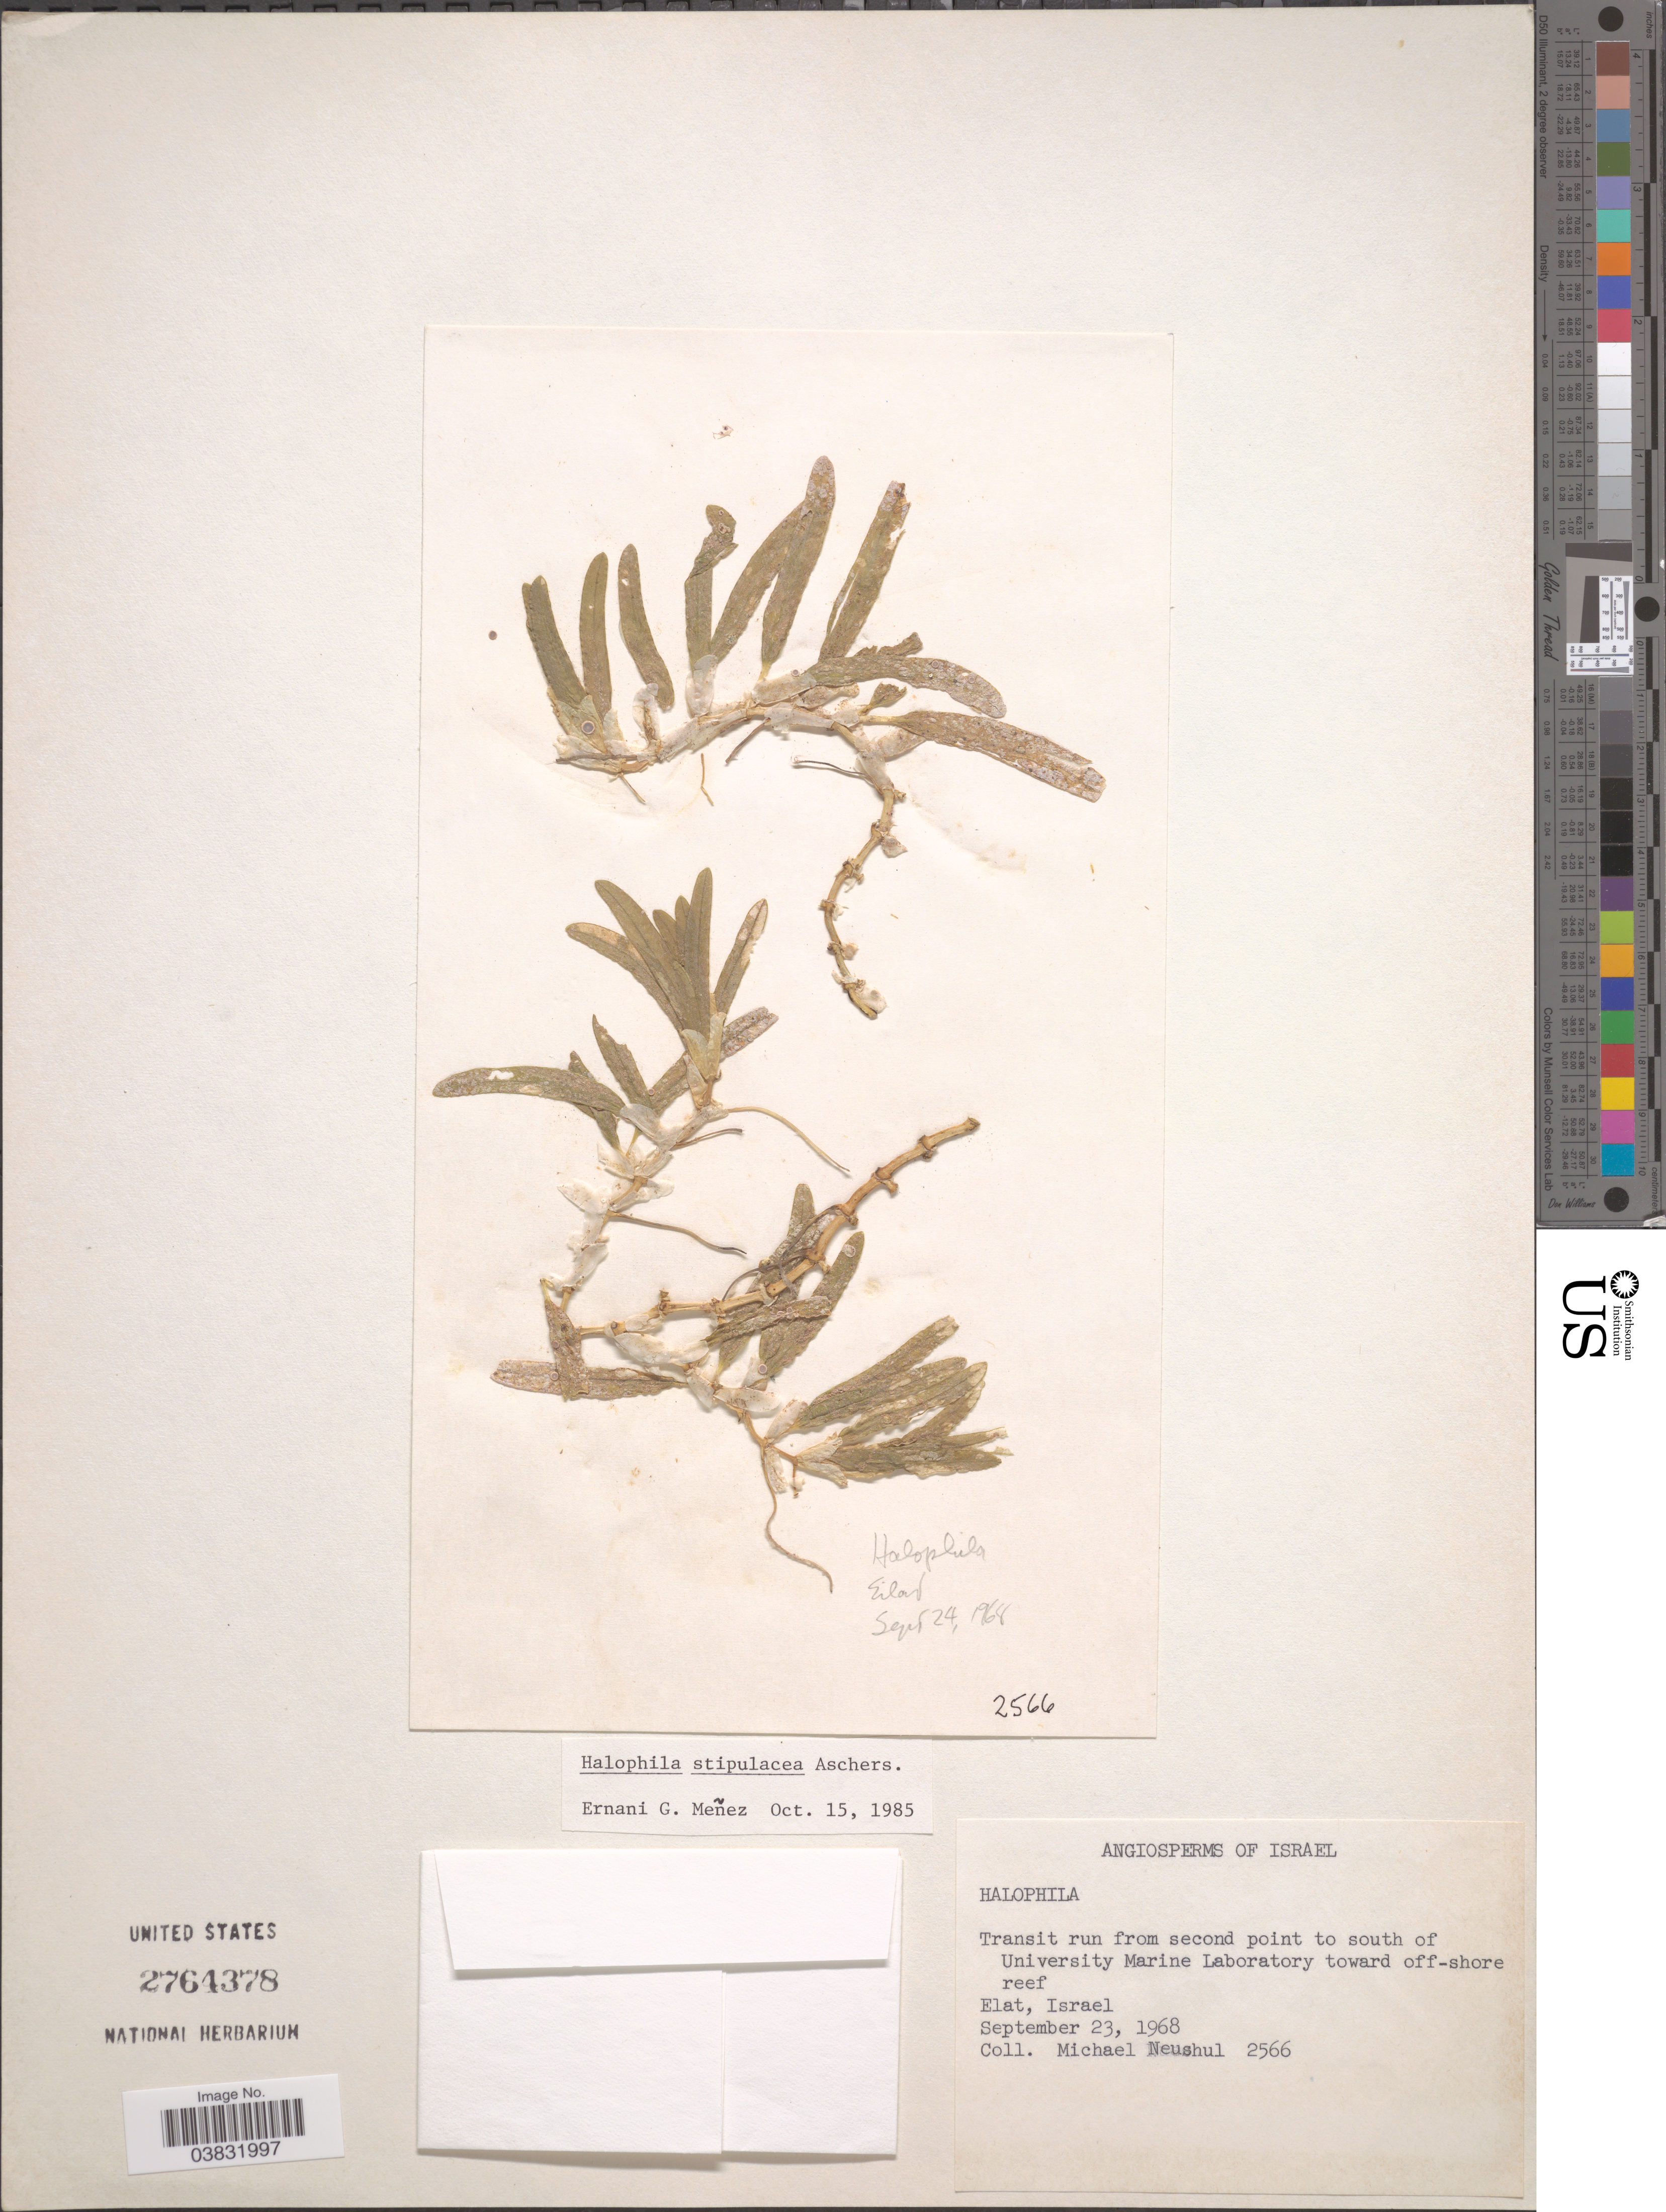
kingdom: Plantae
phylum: Tracheophyta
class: Liliopsida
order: Alismatales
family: Hydrocharitaceae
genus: Halophila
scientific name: Halophila ovalis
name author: (R. Br.) Hook. f.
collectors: M. Neushul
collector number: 2566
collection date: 1968-09-23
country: Israel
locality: Transit run from second point to south of University Marine Laboratory toward off-shore reef.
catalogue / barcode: US 2764378